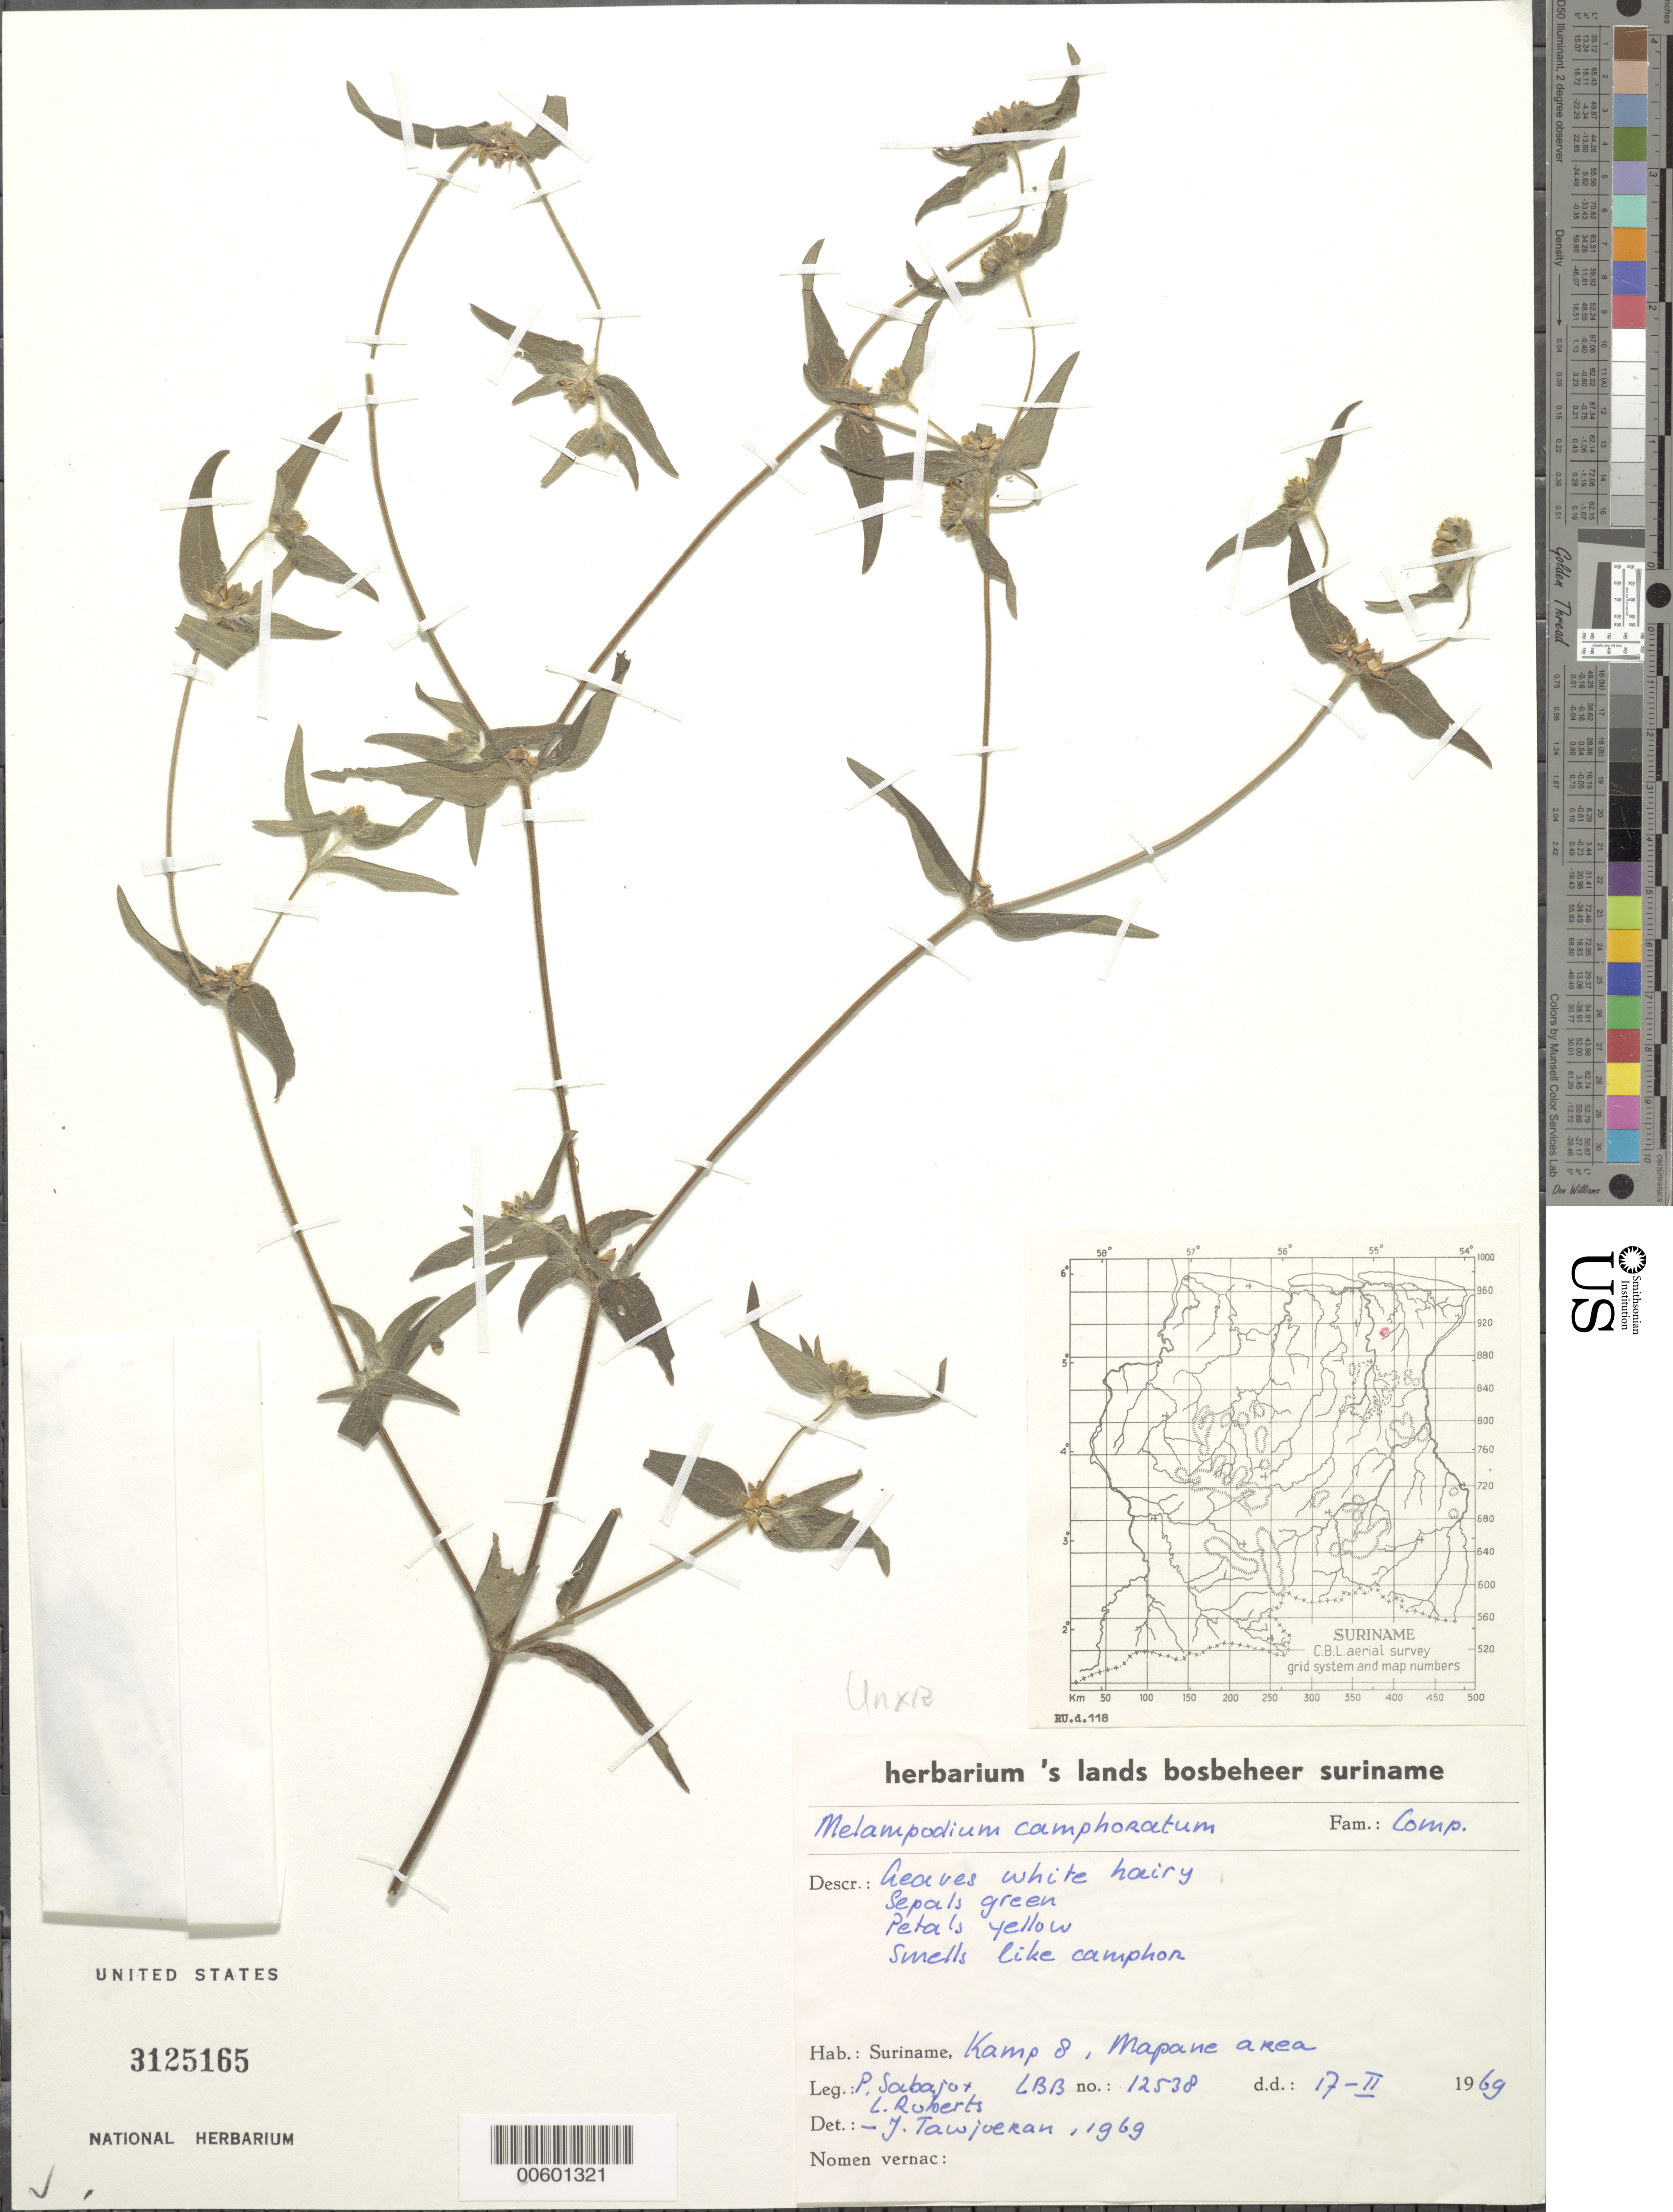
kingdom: Plantae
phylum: Tracheophyta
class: Magnoliopsida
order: Asterales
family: Asteraceae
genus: Unxia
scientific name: Unxia camphorata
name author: L. f.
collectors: P. Sabojot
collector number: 12538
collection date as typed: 17-Feb-69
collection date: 1969-02-17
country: Suriname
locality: Mapane Kreek area, Kamp 8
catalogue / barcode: US 3125165